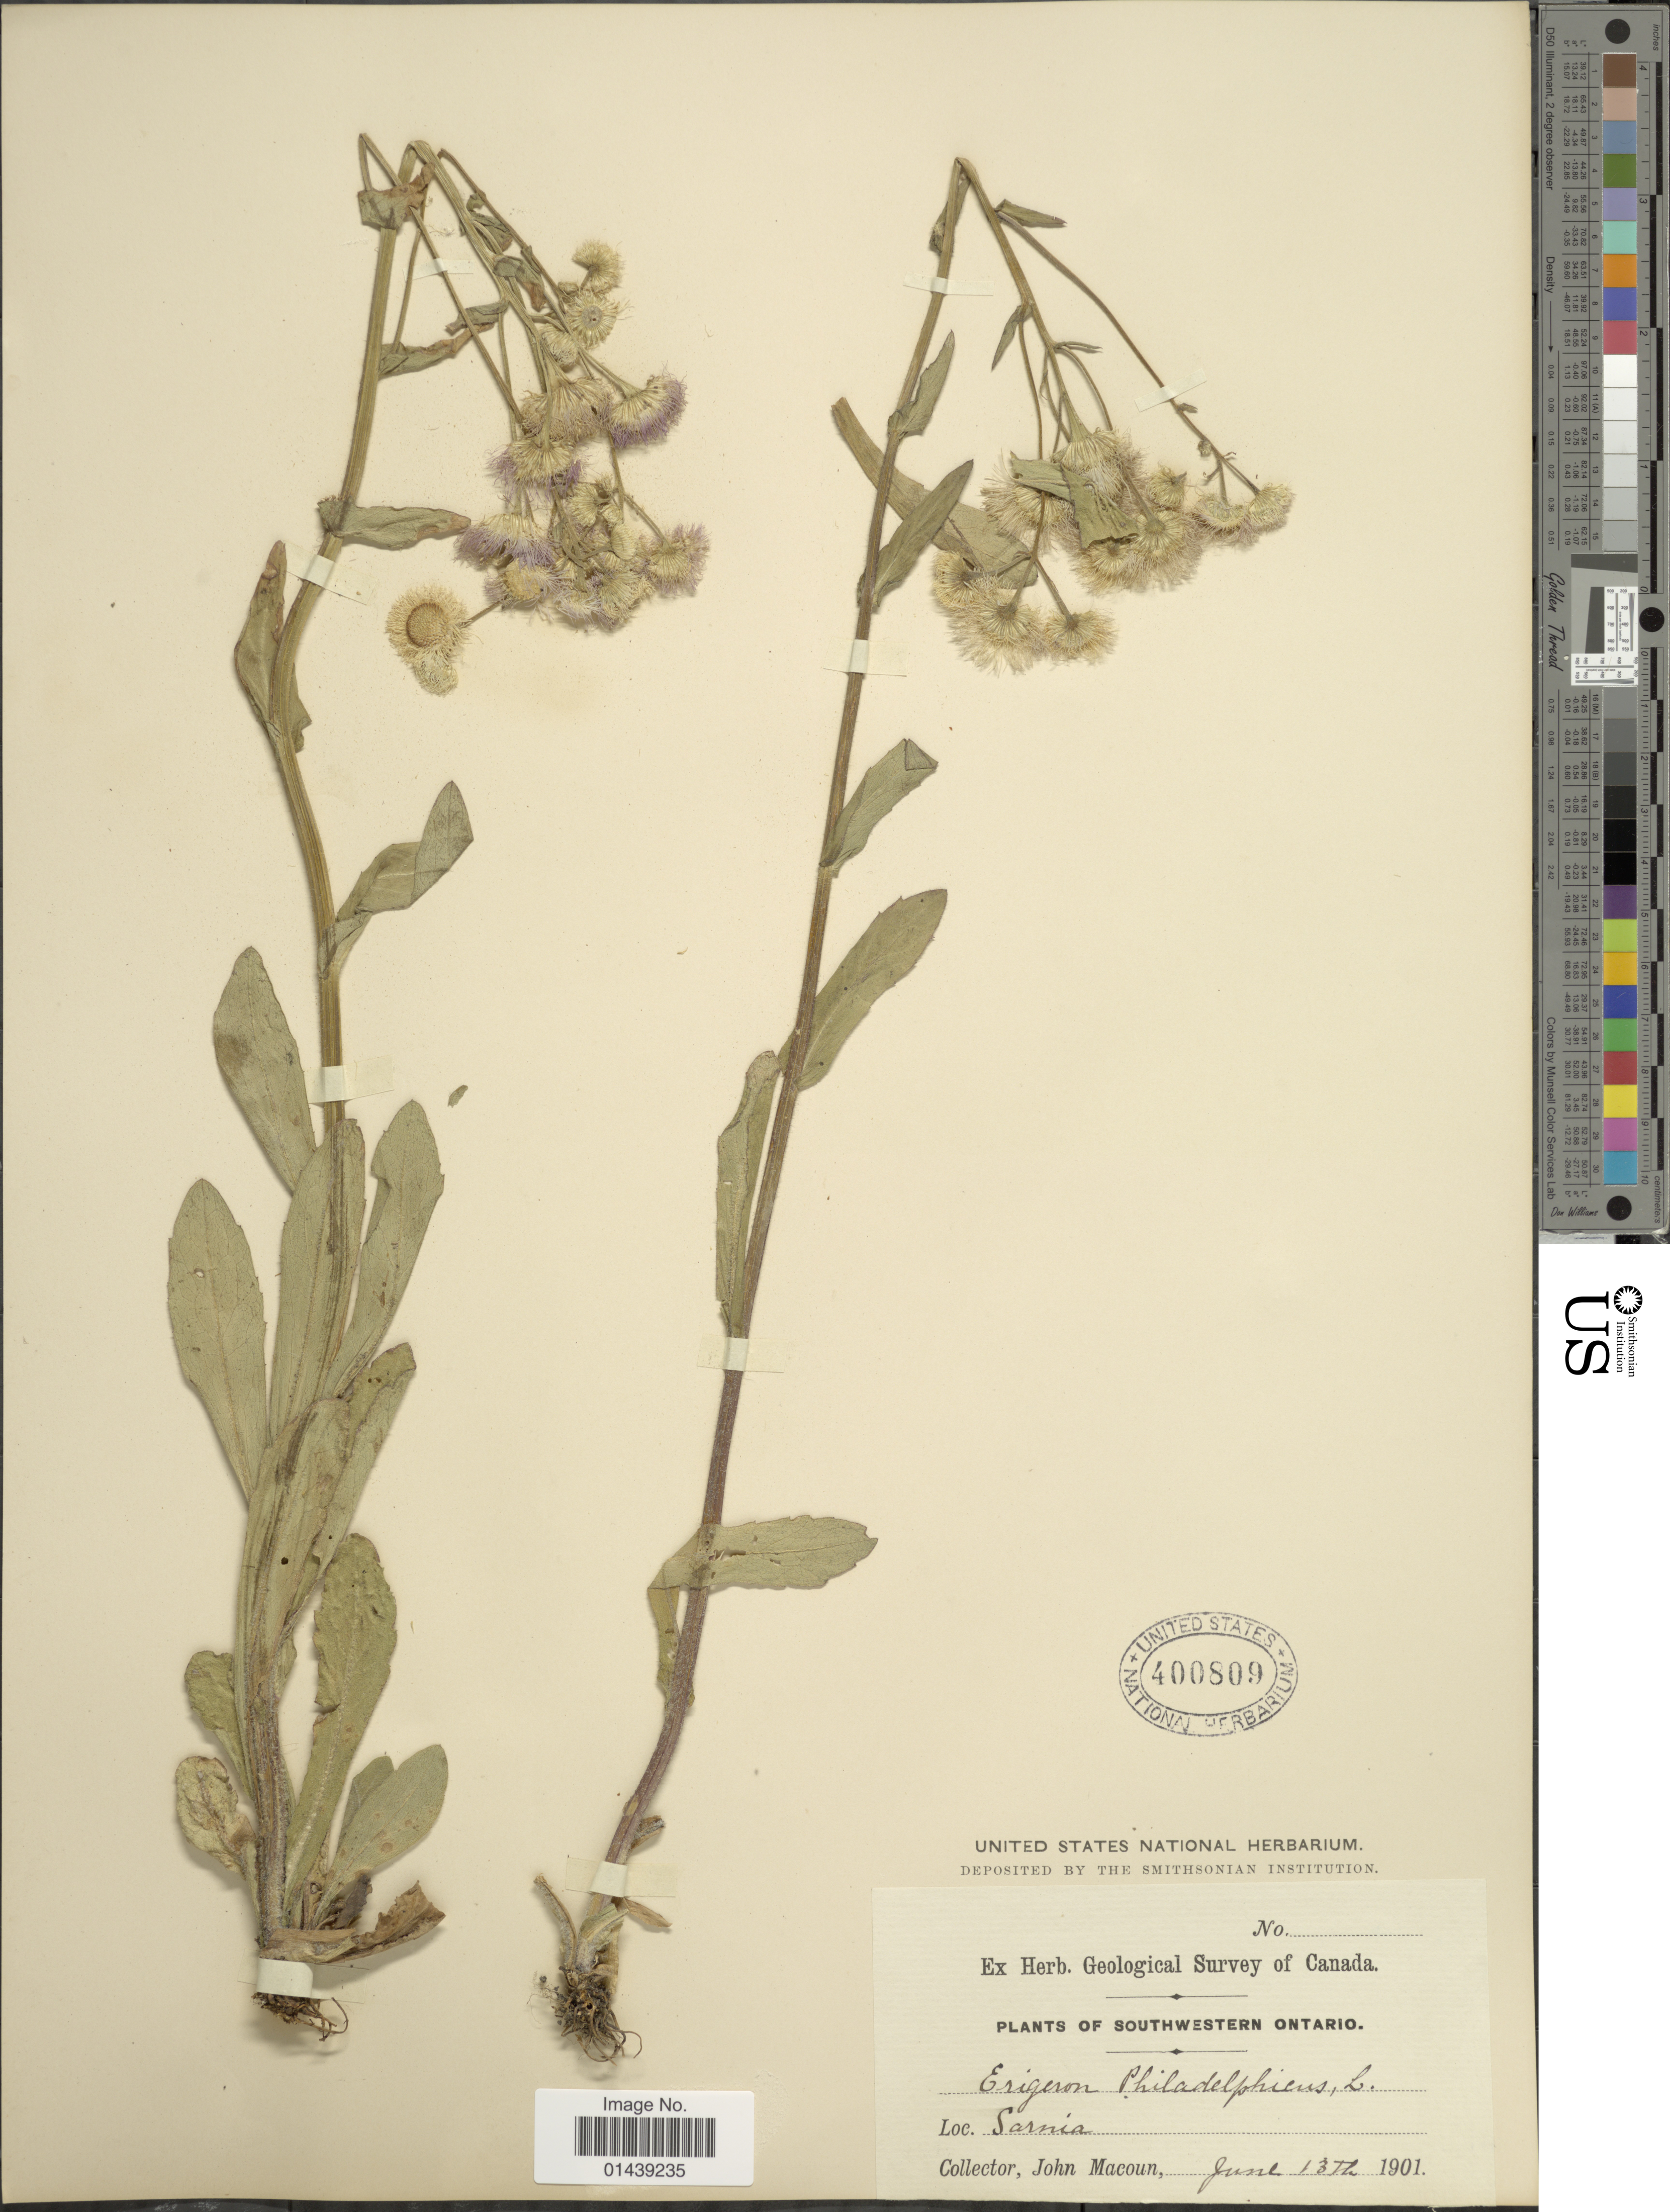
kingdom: Plantae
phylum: Tracheophyta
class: Magnoliopsida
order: Asterales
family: Asteraceae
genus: Erigeron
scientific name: Erigeron philadelphicus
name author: L.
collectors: J. Macoun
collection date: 1901-06-13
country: Canada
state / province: Ontario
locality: Southwestern Ontario. Sarnia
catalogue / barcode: US 400809